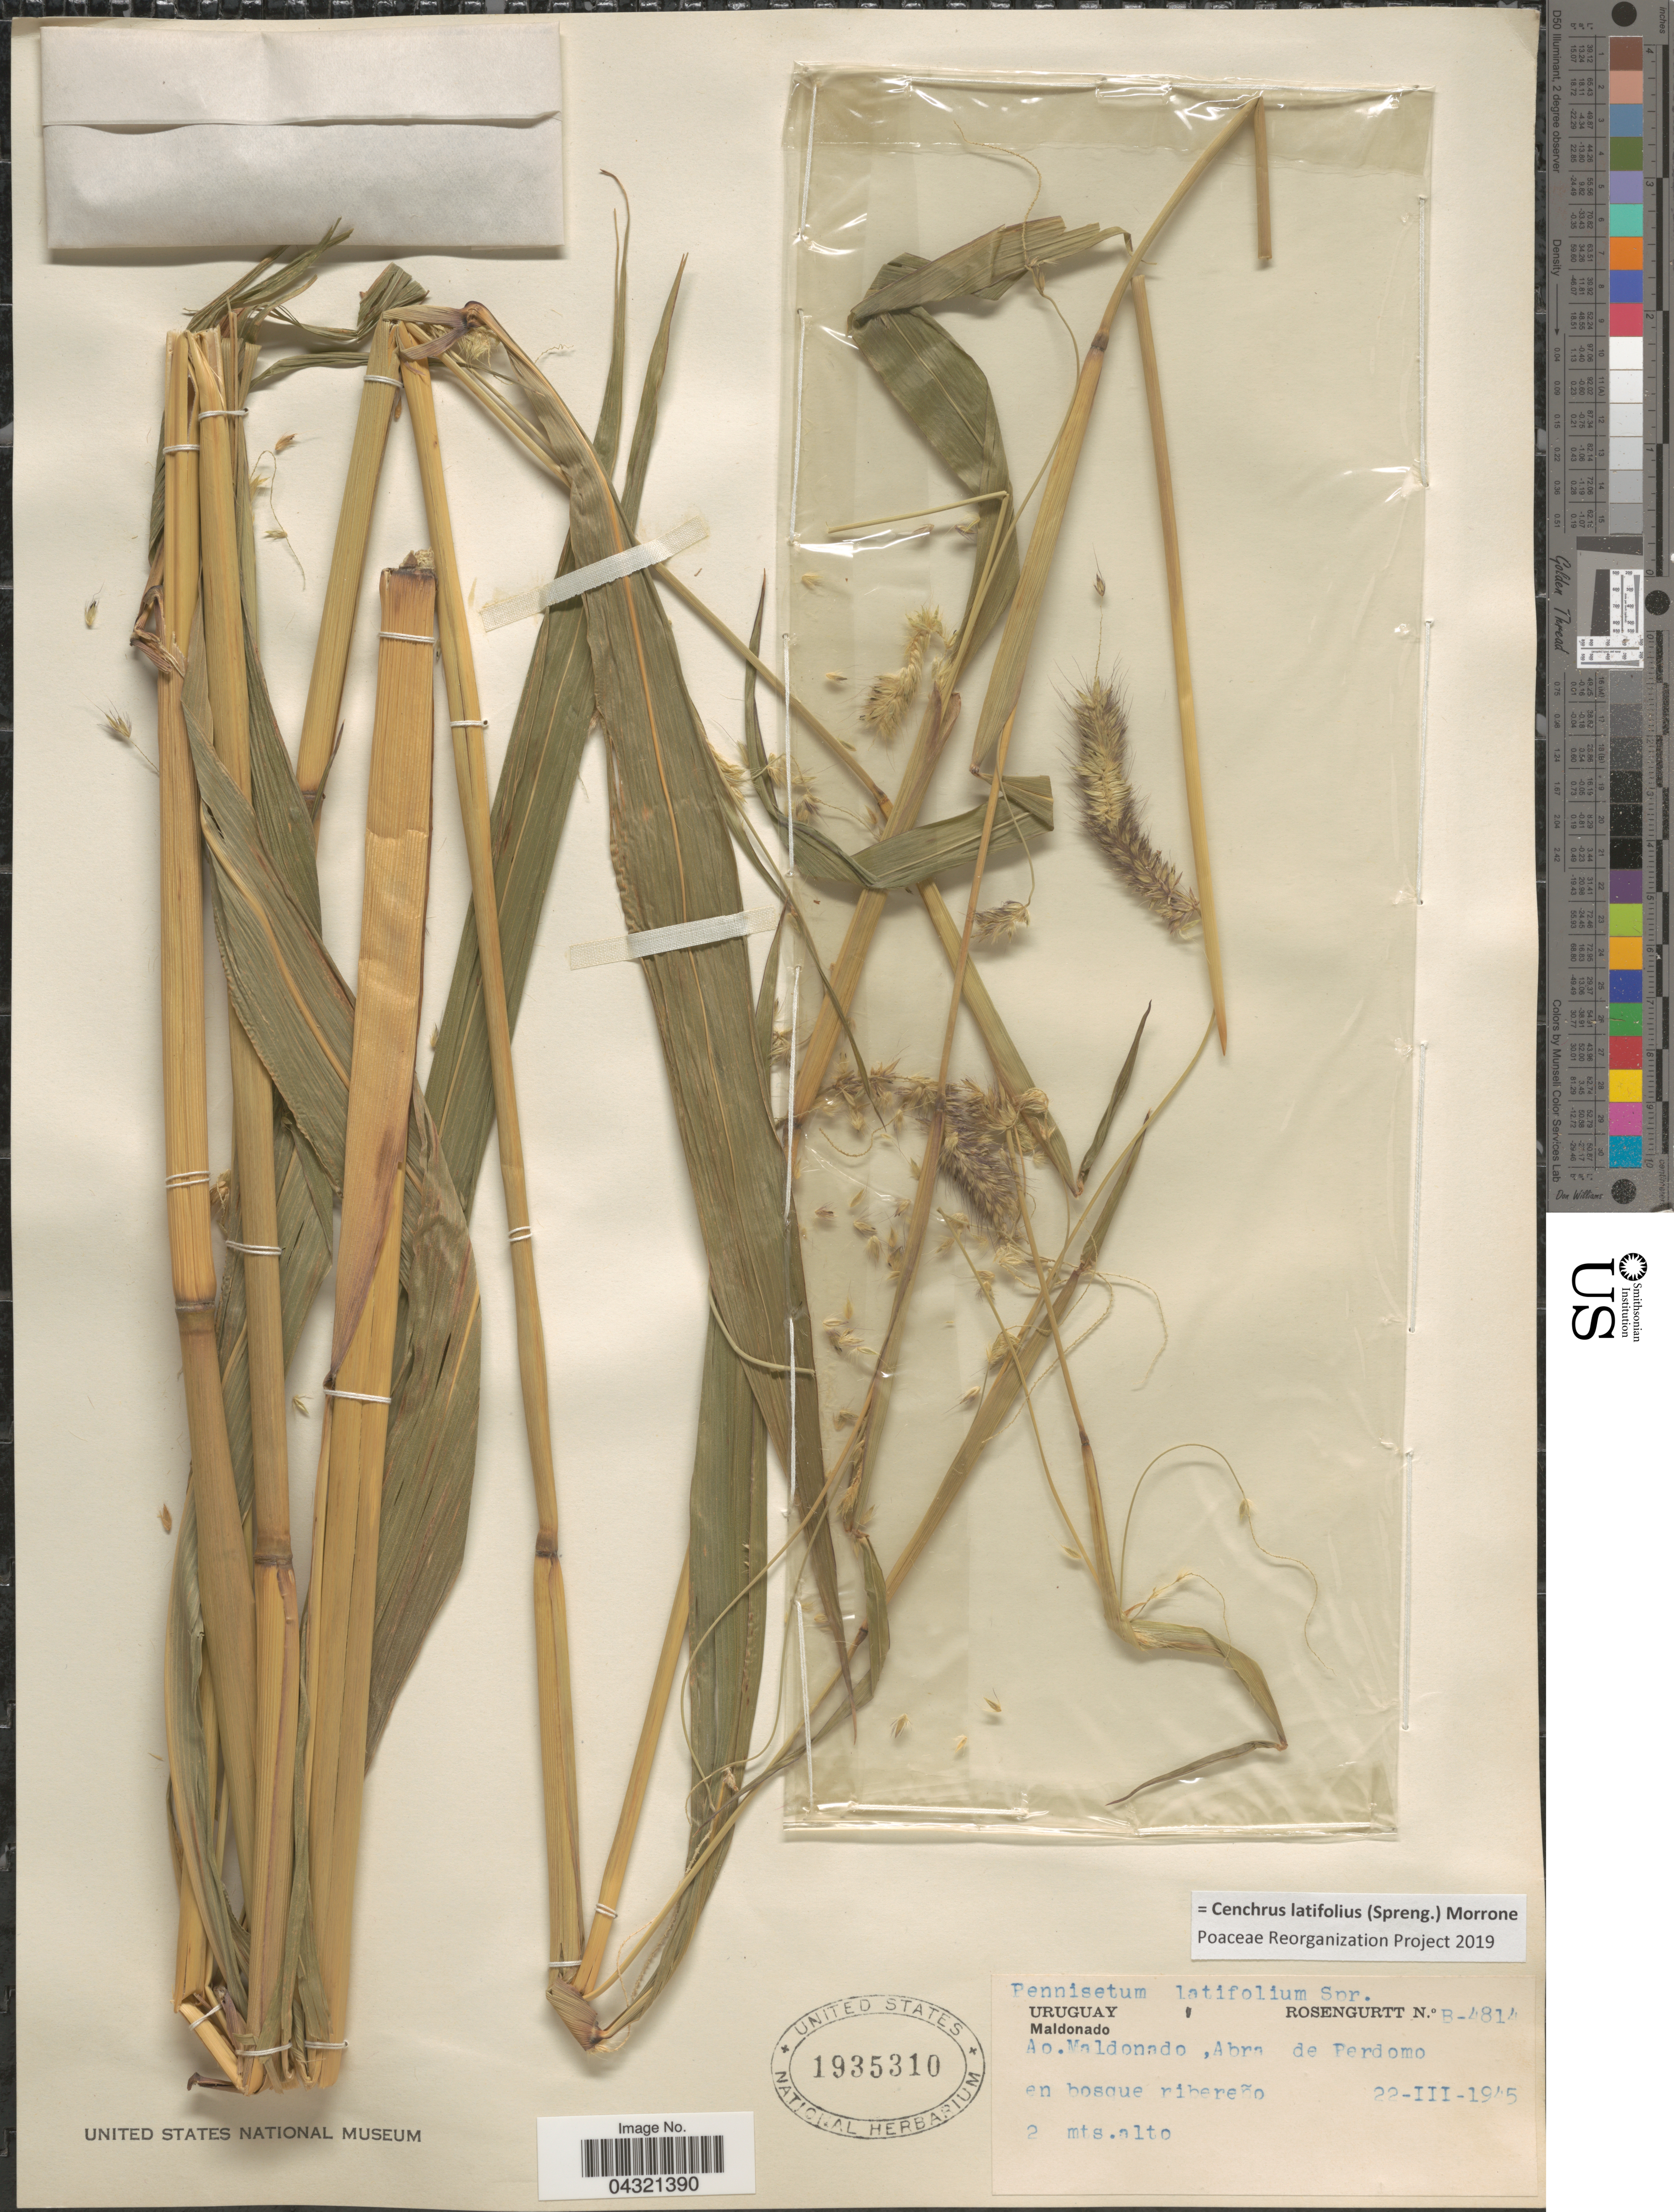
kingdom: Plantae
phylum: Tracheophyta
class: Liliopsida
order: Poales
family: Poaceae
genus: Cenchrus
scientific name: Cenchrus latifolius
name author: (Spreng.) Morrone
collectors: Rosengurtt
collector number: B-4814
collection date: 1945-03-22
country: Uruguay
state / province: Maldonado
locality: Ao. Maldonado, Abra de Perdomo en bosque ribereño.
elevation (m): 2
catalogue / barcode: US 1935310